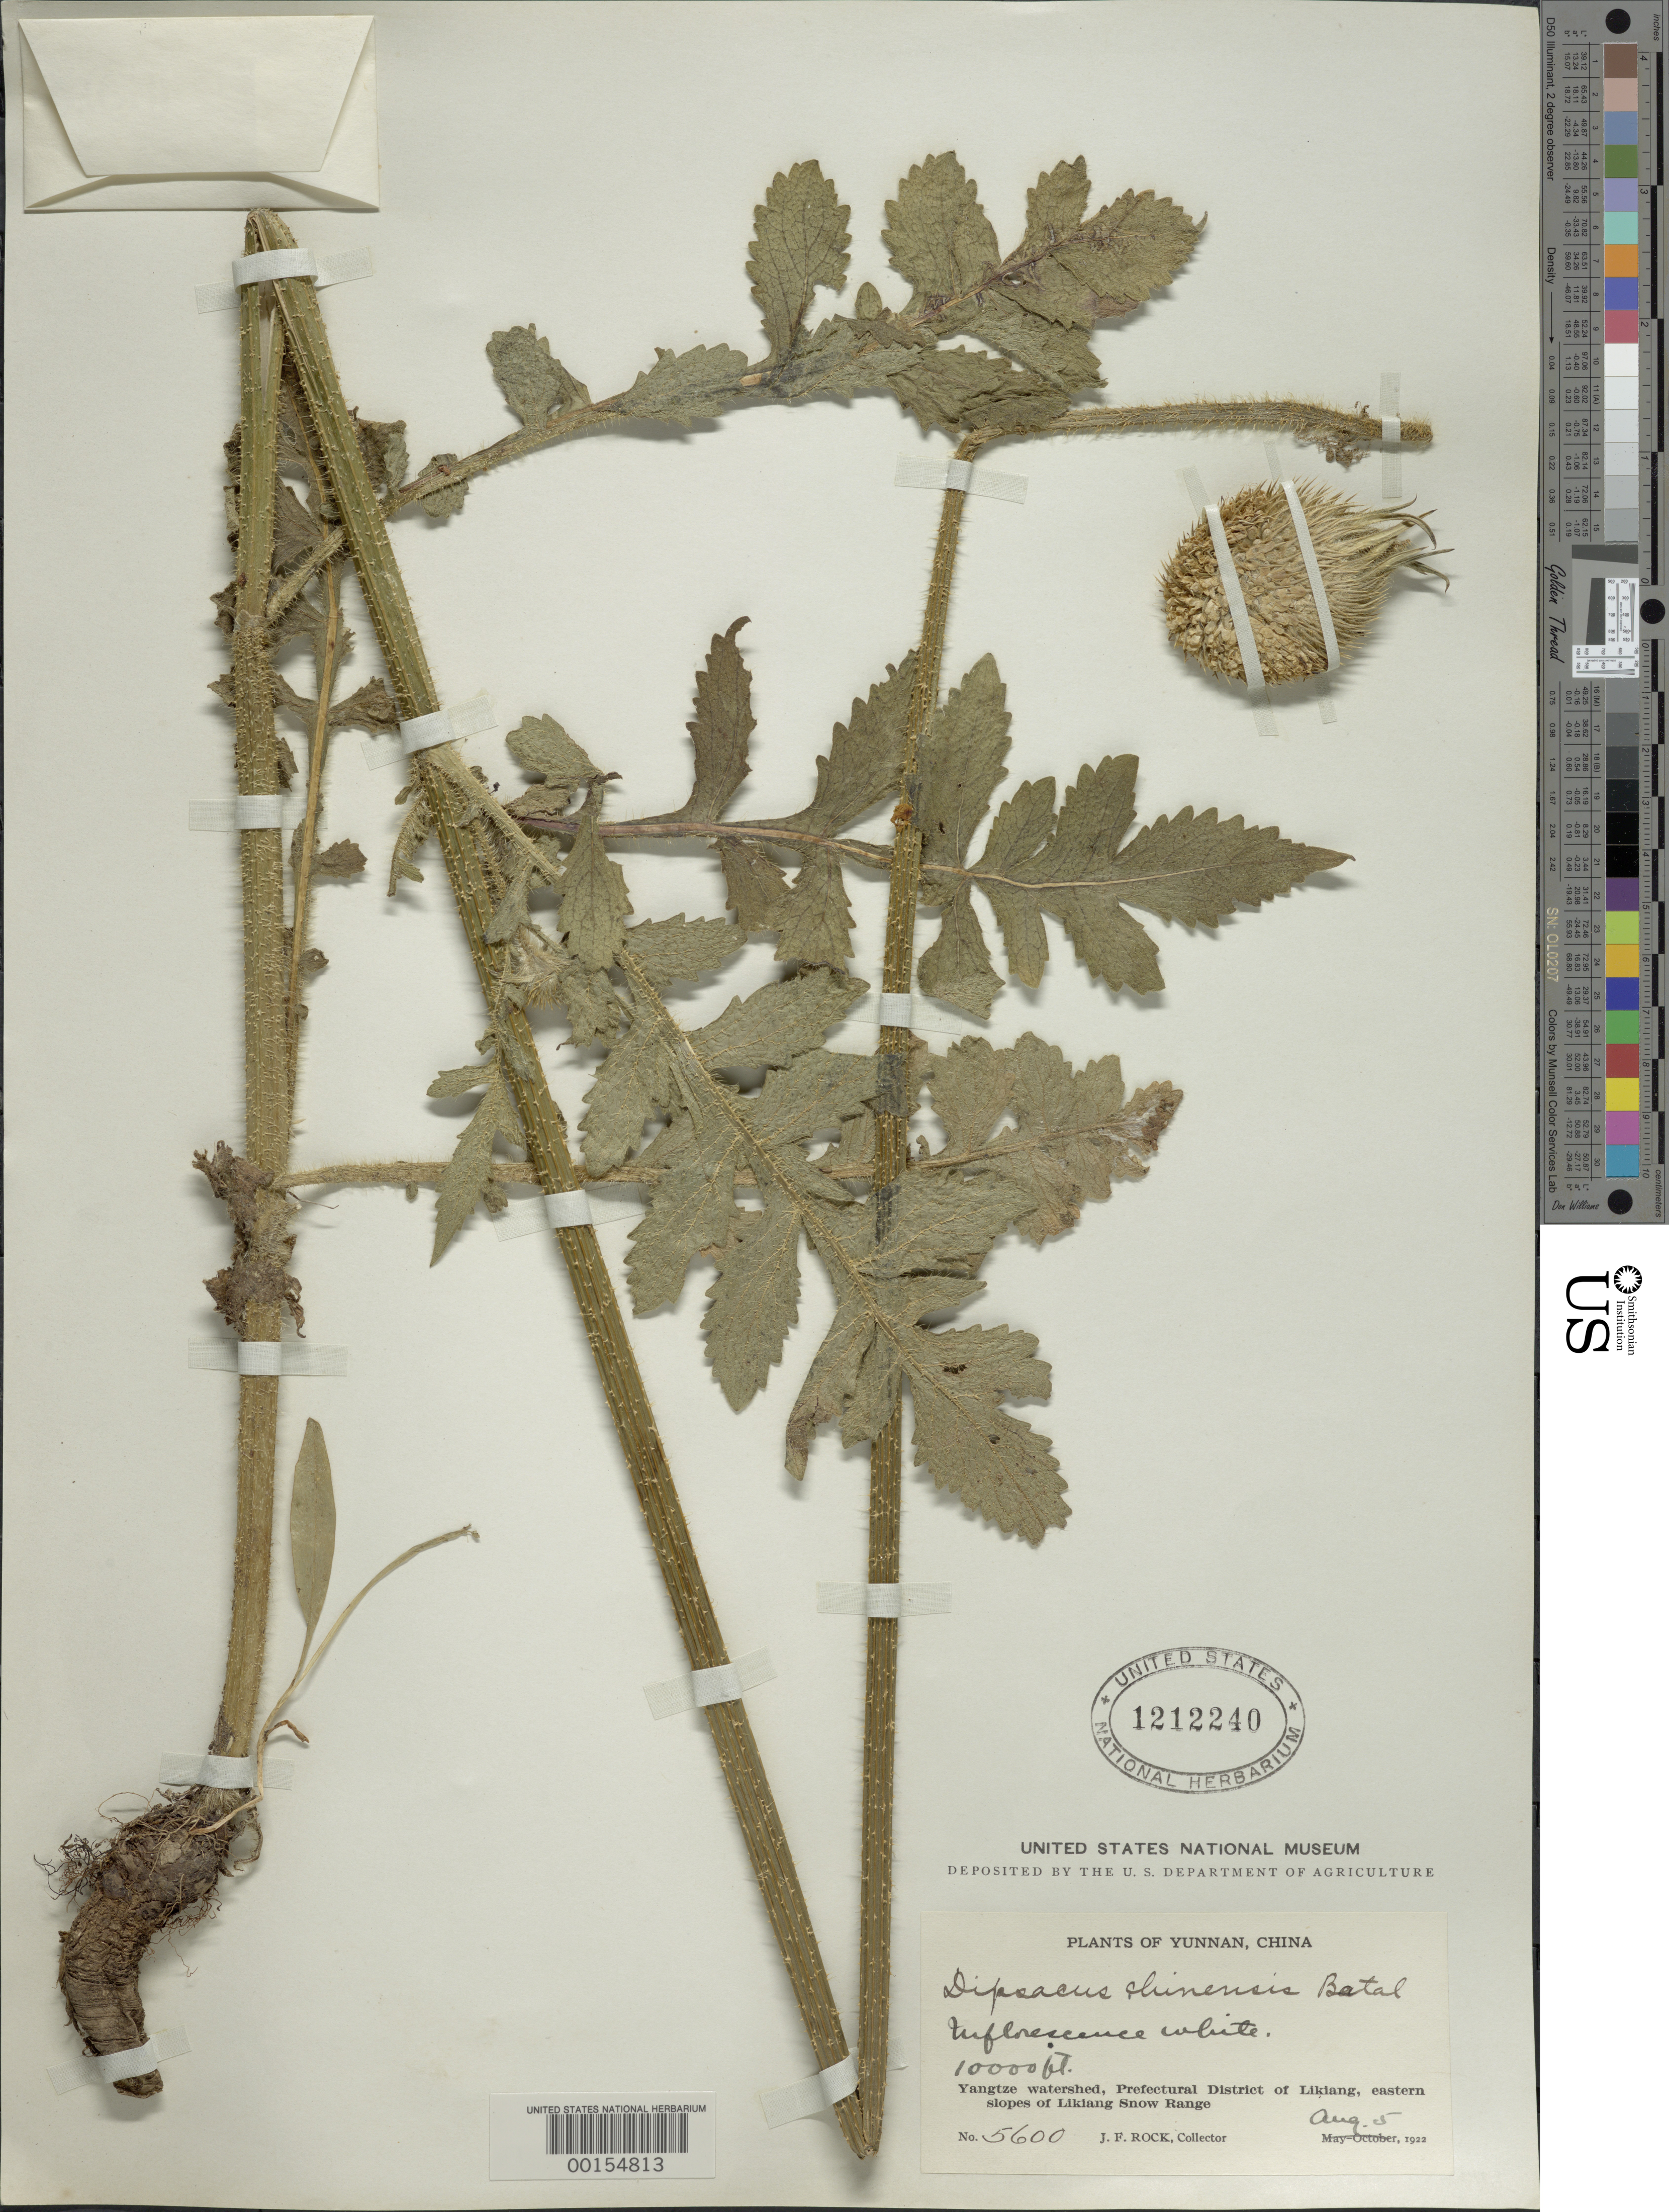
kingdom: Plantae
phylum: Tracheophyta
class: Magnoliopsida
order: Dipsacales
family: Caprifoliaceae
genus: Dipsacus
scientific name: Dipsacus chinensis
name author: Batalin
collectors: J. F. Rock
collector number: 5600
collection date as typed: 05 Aug 1922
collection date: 1922-08-05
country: China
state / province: Yunnan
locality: Yangtze watershed, Likiang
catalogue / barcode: US 1212240